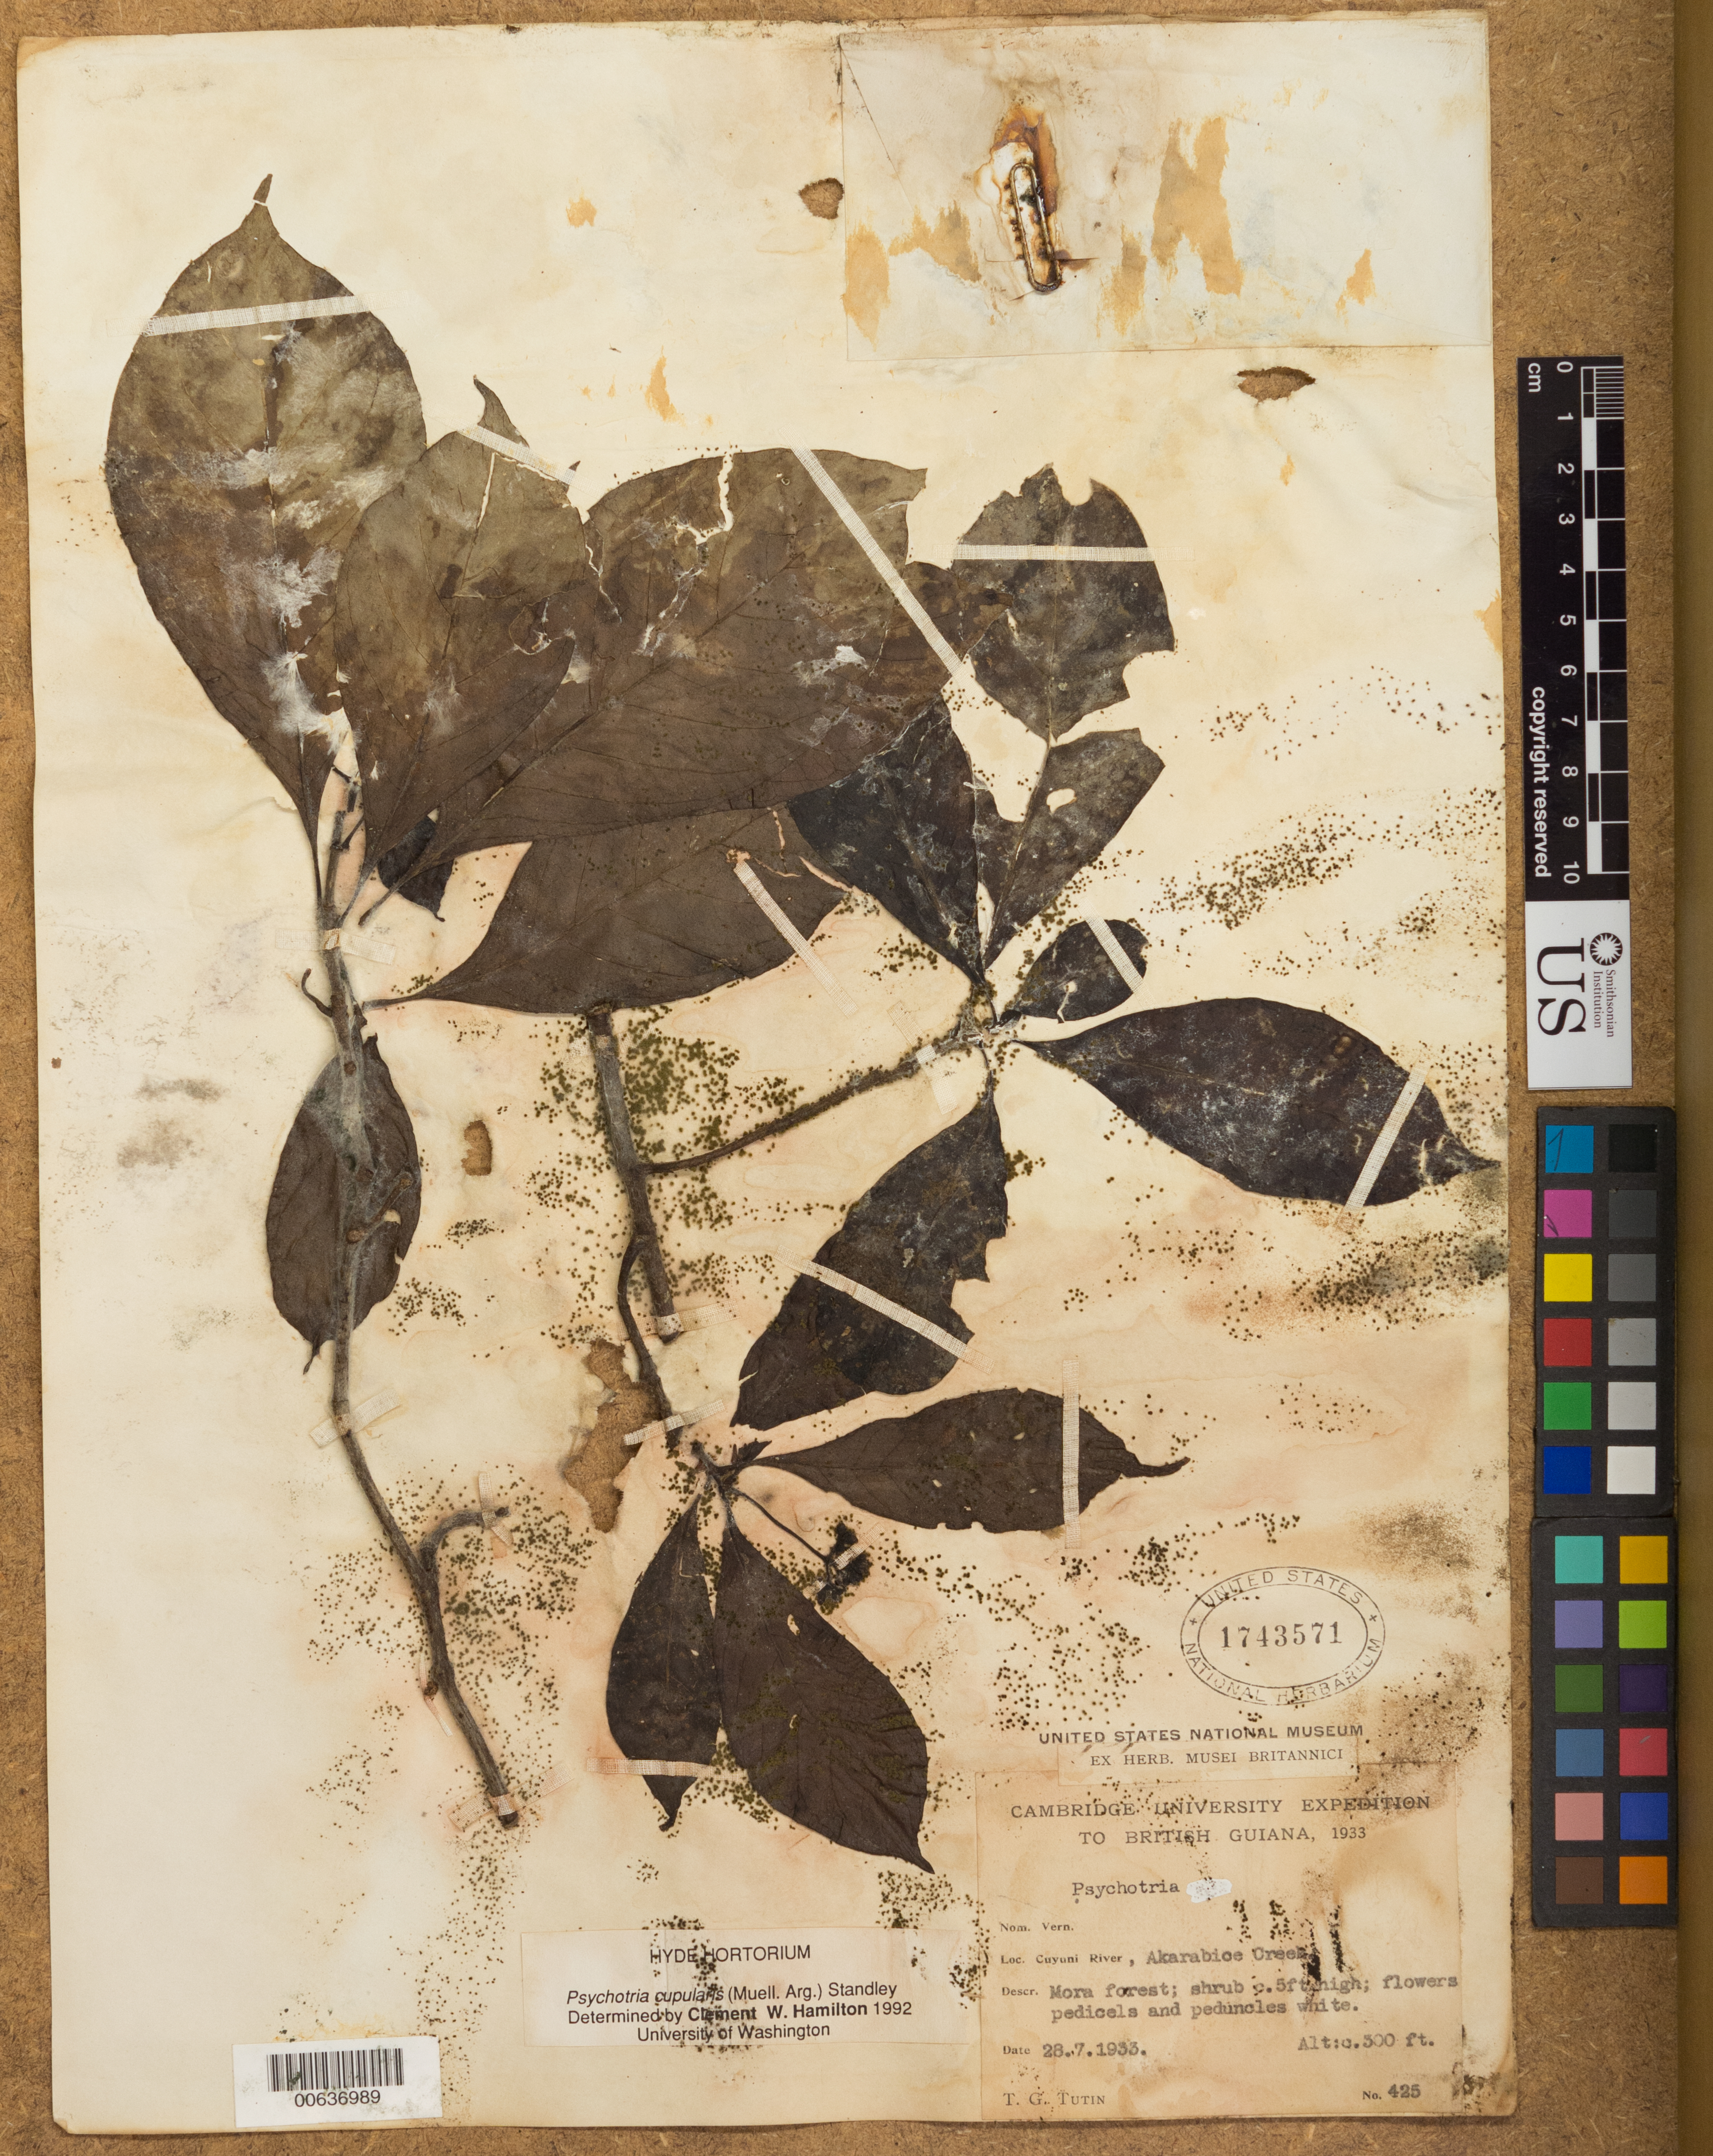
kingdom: Plantae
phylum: Tracheophyta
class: Magnoliopsida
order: Gentianales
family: Rubiaceae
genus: Psychotria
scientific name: Psychotria cupularis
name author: (Müll. Arg.) Standl.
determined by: Hamilton, C. W.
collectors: T. G. Tutin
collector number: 425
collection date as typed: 28-Jul-33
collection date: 1933-07-28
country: Guyana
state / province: Cuyuni-Mazaruni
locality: Akarabice Creek, Cuyuni R.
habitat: Mora forest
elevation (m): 91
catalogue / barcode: US 1743571